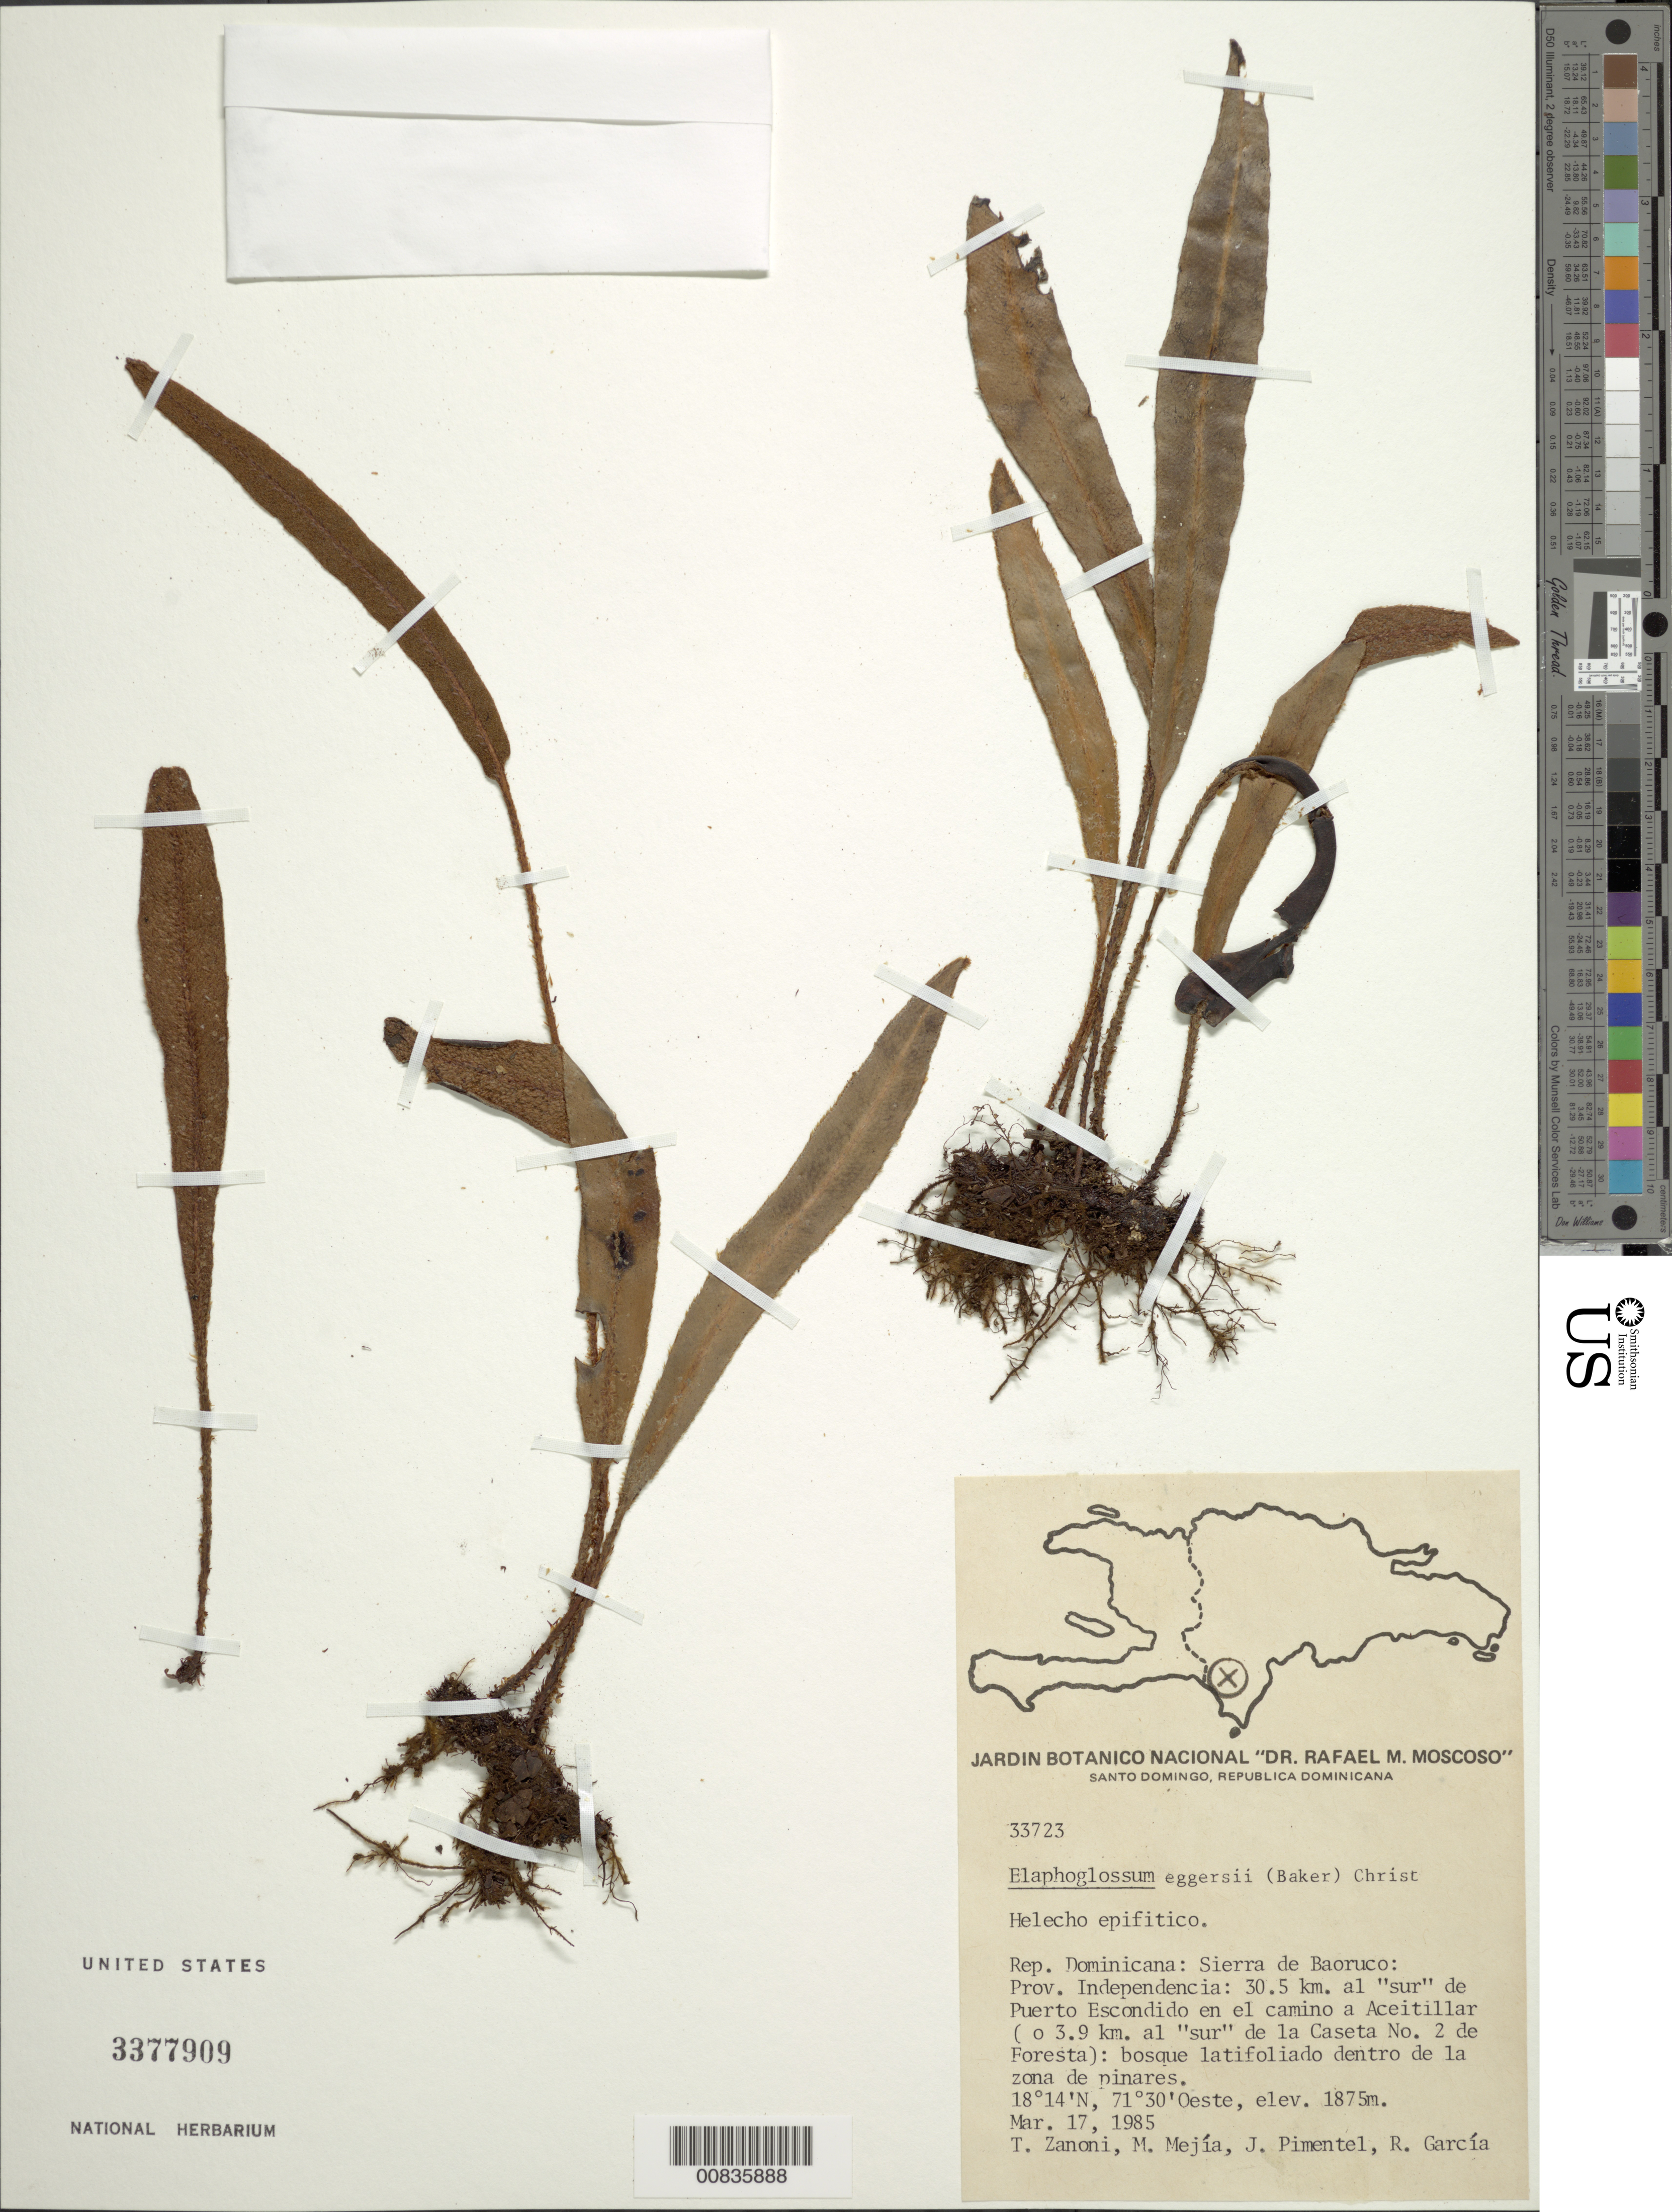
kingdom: Plantae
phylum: Tracheophyta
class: Polypodiopsida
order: Polypodiales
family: Dryopteridaceae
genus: Elaphoglossum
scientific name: Elaphoglossum eggersii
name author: (Baker) Christ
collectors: T. A. Zanoni, M. Mejia, J. Pimentel & R. G. García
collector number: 33723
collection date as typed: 17 Mar 1985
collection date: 1985-03-17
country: Dominican Republic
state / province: Independencia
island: Hispaniola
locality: Sierra de Baoruco, 30.5 km "sur" de Puerto Escondido, camino a Aceitillar (o 3.9 km S de la Caseta No. 2 de Foresta)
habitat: Bosque latifoliado dentro de la zona de pinaires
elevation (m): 1875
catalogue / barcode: US 3377909